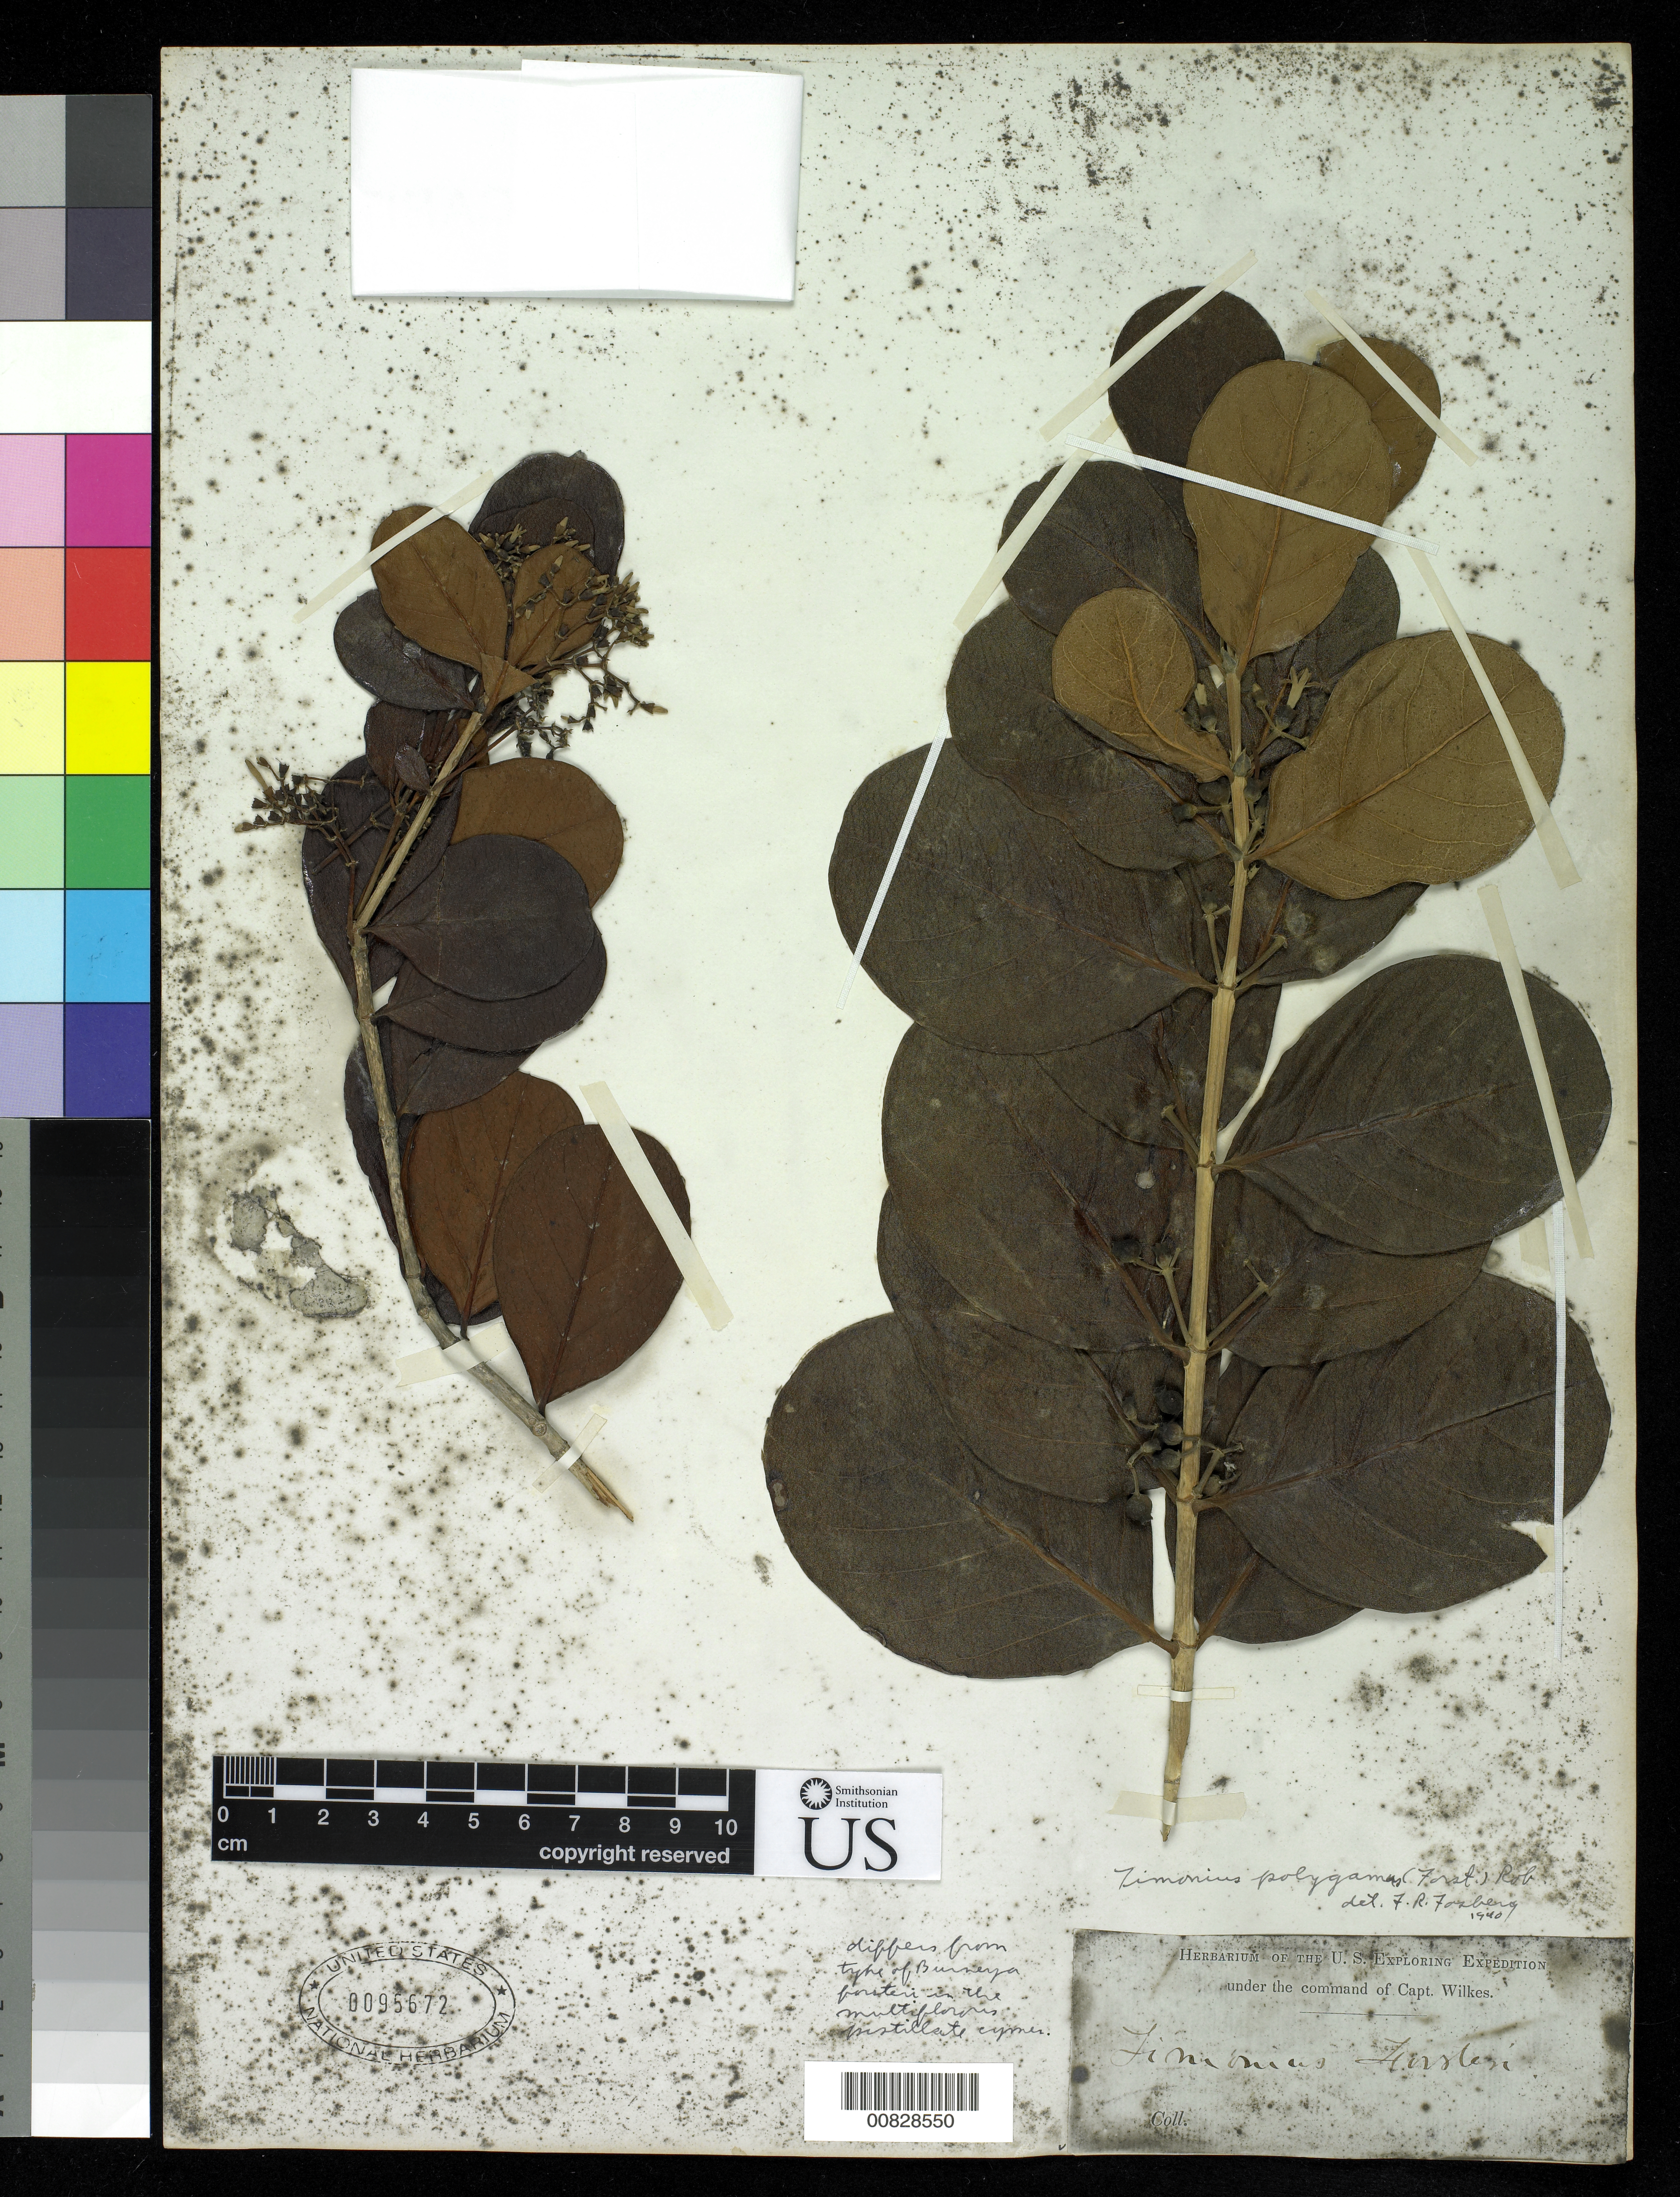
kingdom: Plantae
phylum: Tracheophyta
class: Magnoliopsida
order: Gentianales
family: Rubiaceae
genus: Timonius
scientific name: Timonius polygamus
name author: (G. Forst.) Rob.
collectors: Wilkes Explor. Exped.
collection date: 1838/1842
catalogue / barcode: US 95672